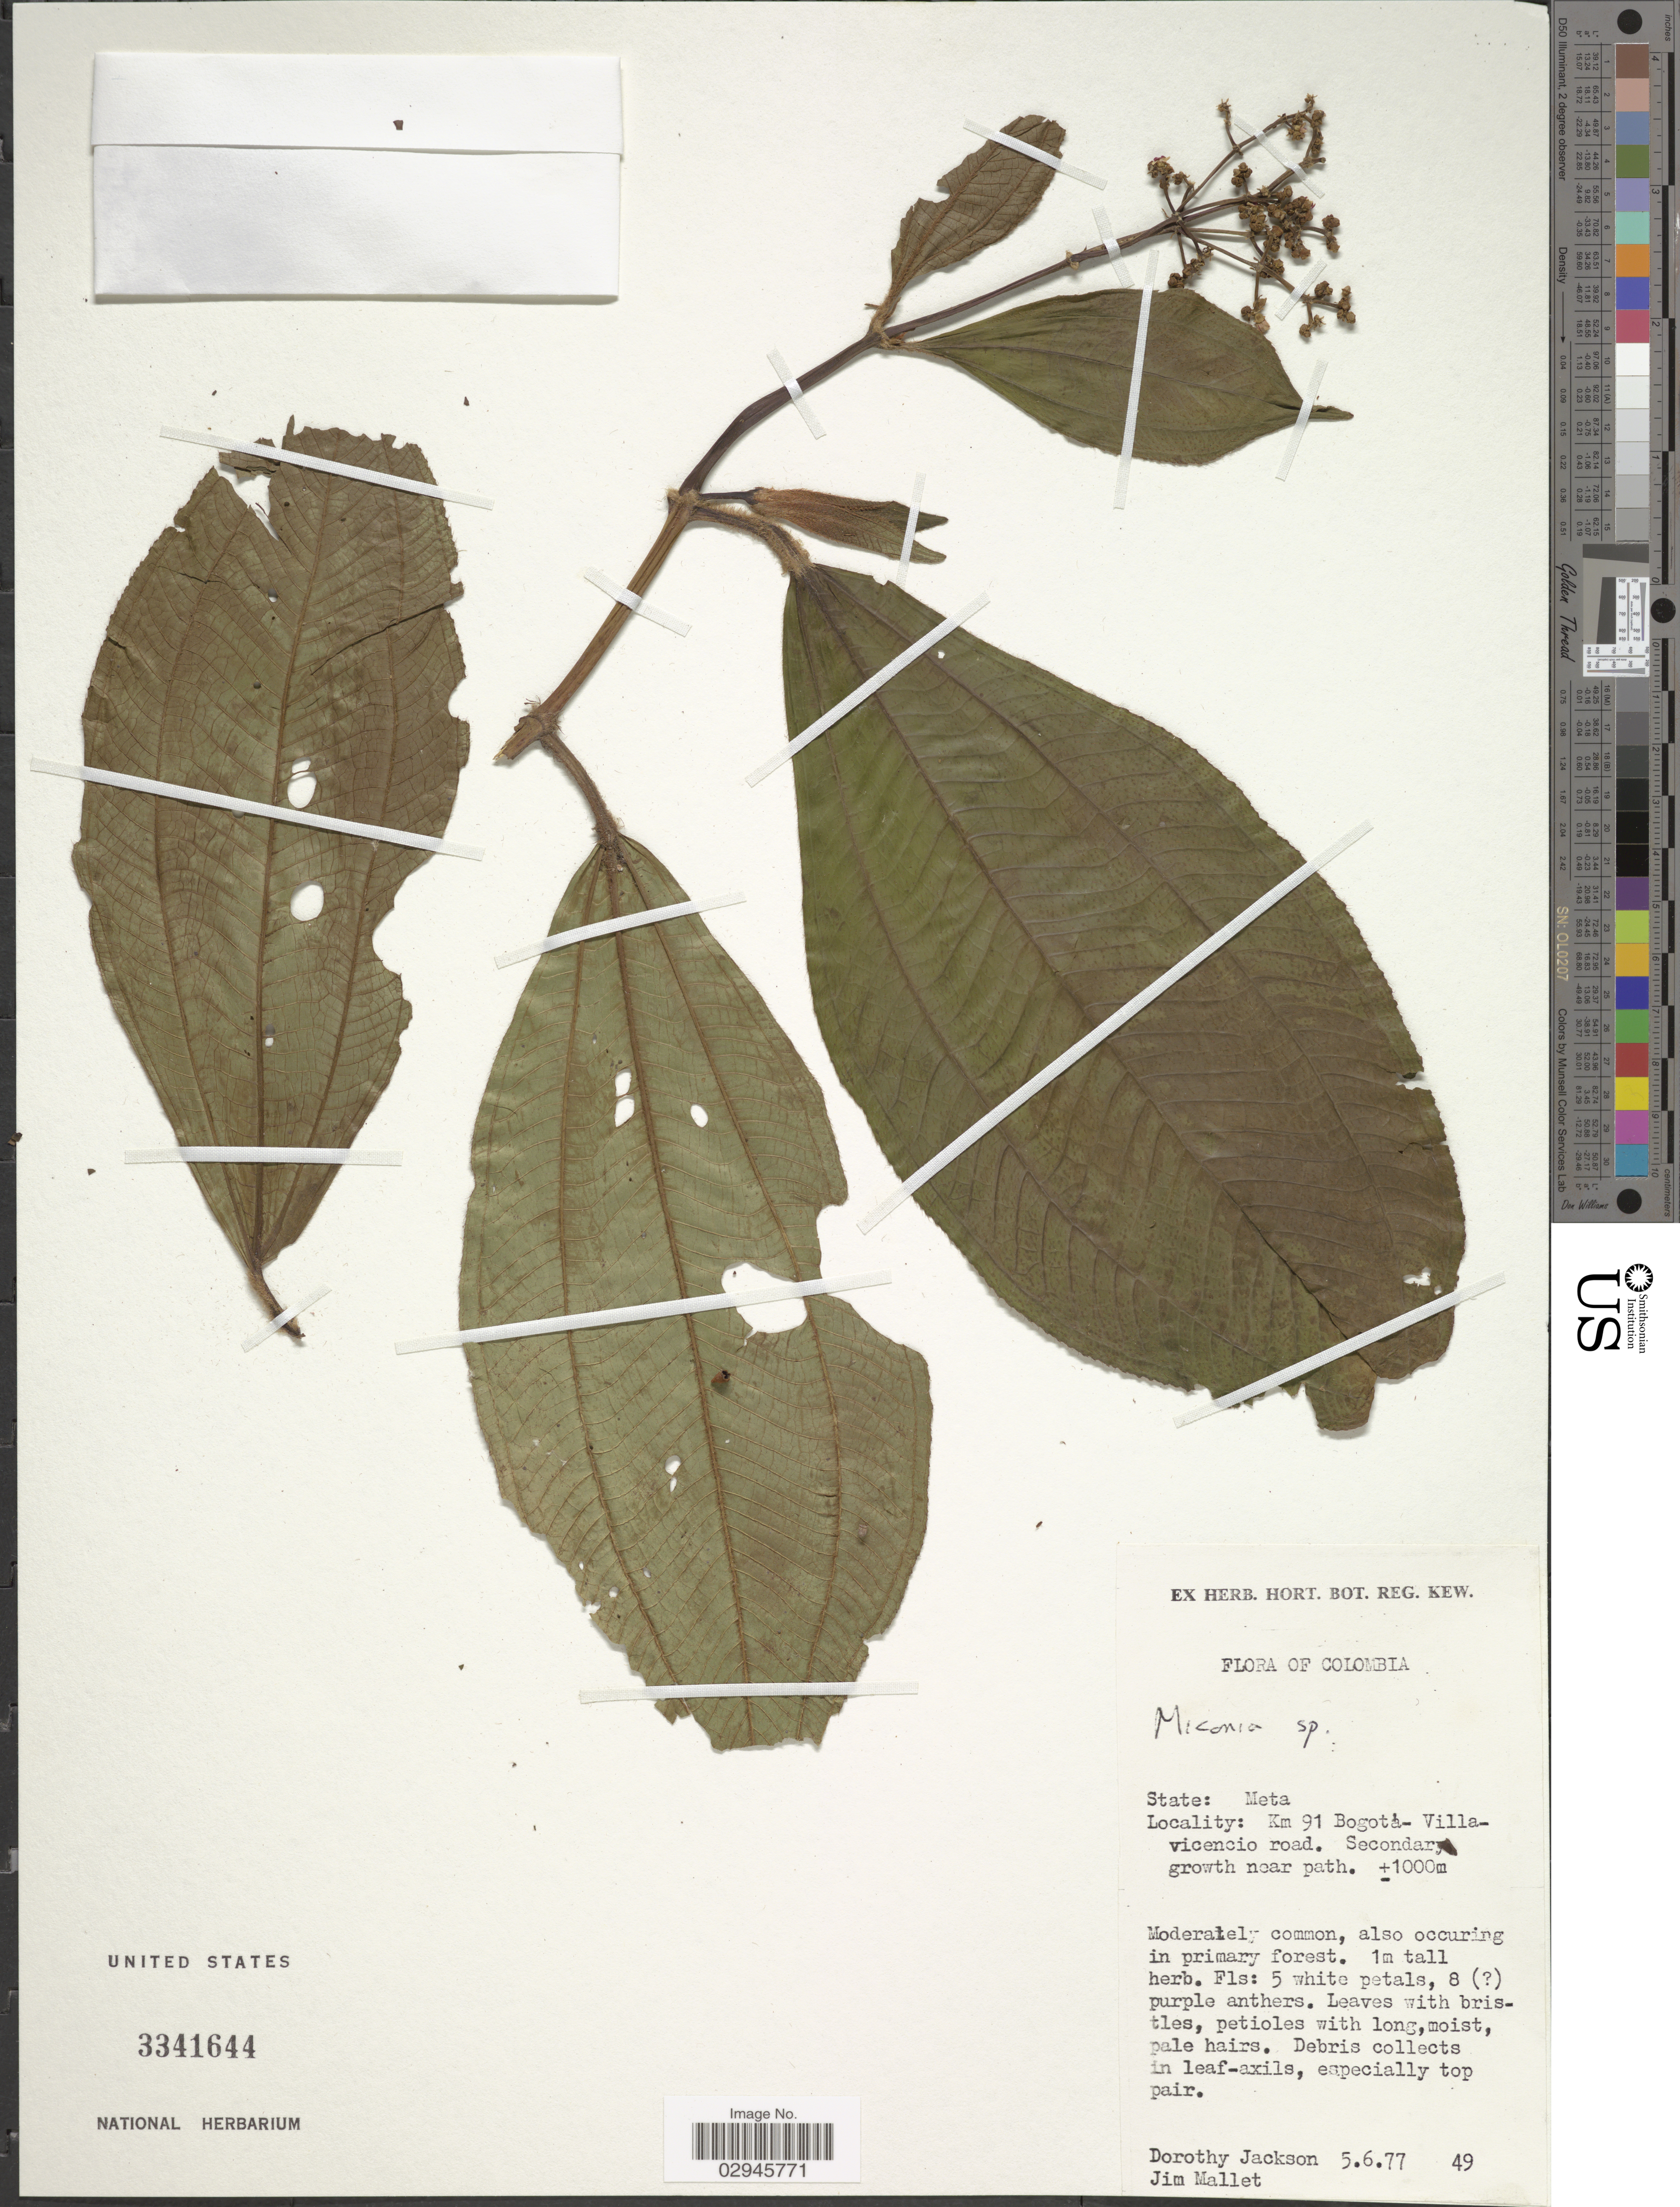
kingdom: Plantae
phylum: Tracheophyta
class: Magnoliopsida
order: Myrtales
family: Melastomataceae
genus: Miconia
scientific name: Miconia sp.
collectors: D. Jackson & J. Mallet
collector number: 49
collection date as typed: Transcribed d/m/y: 5/6/77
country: Colombia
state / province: Meta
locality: Km 91 Bogotá-Villavicencio road. Secondary growth near path.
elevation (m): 1000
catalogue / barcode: US 3341644